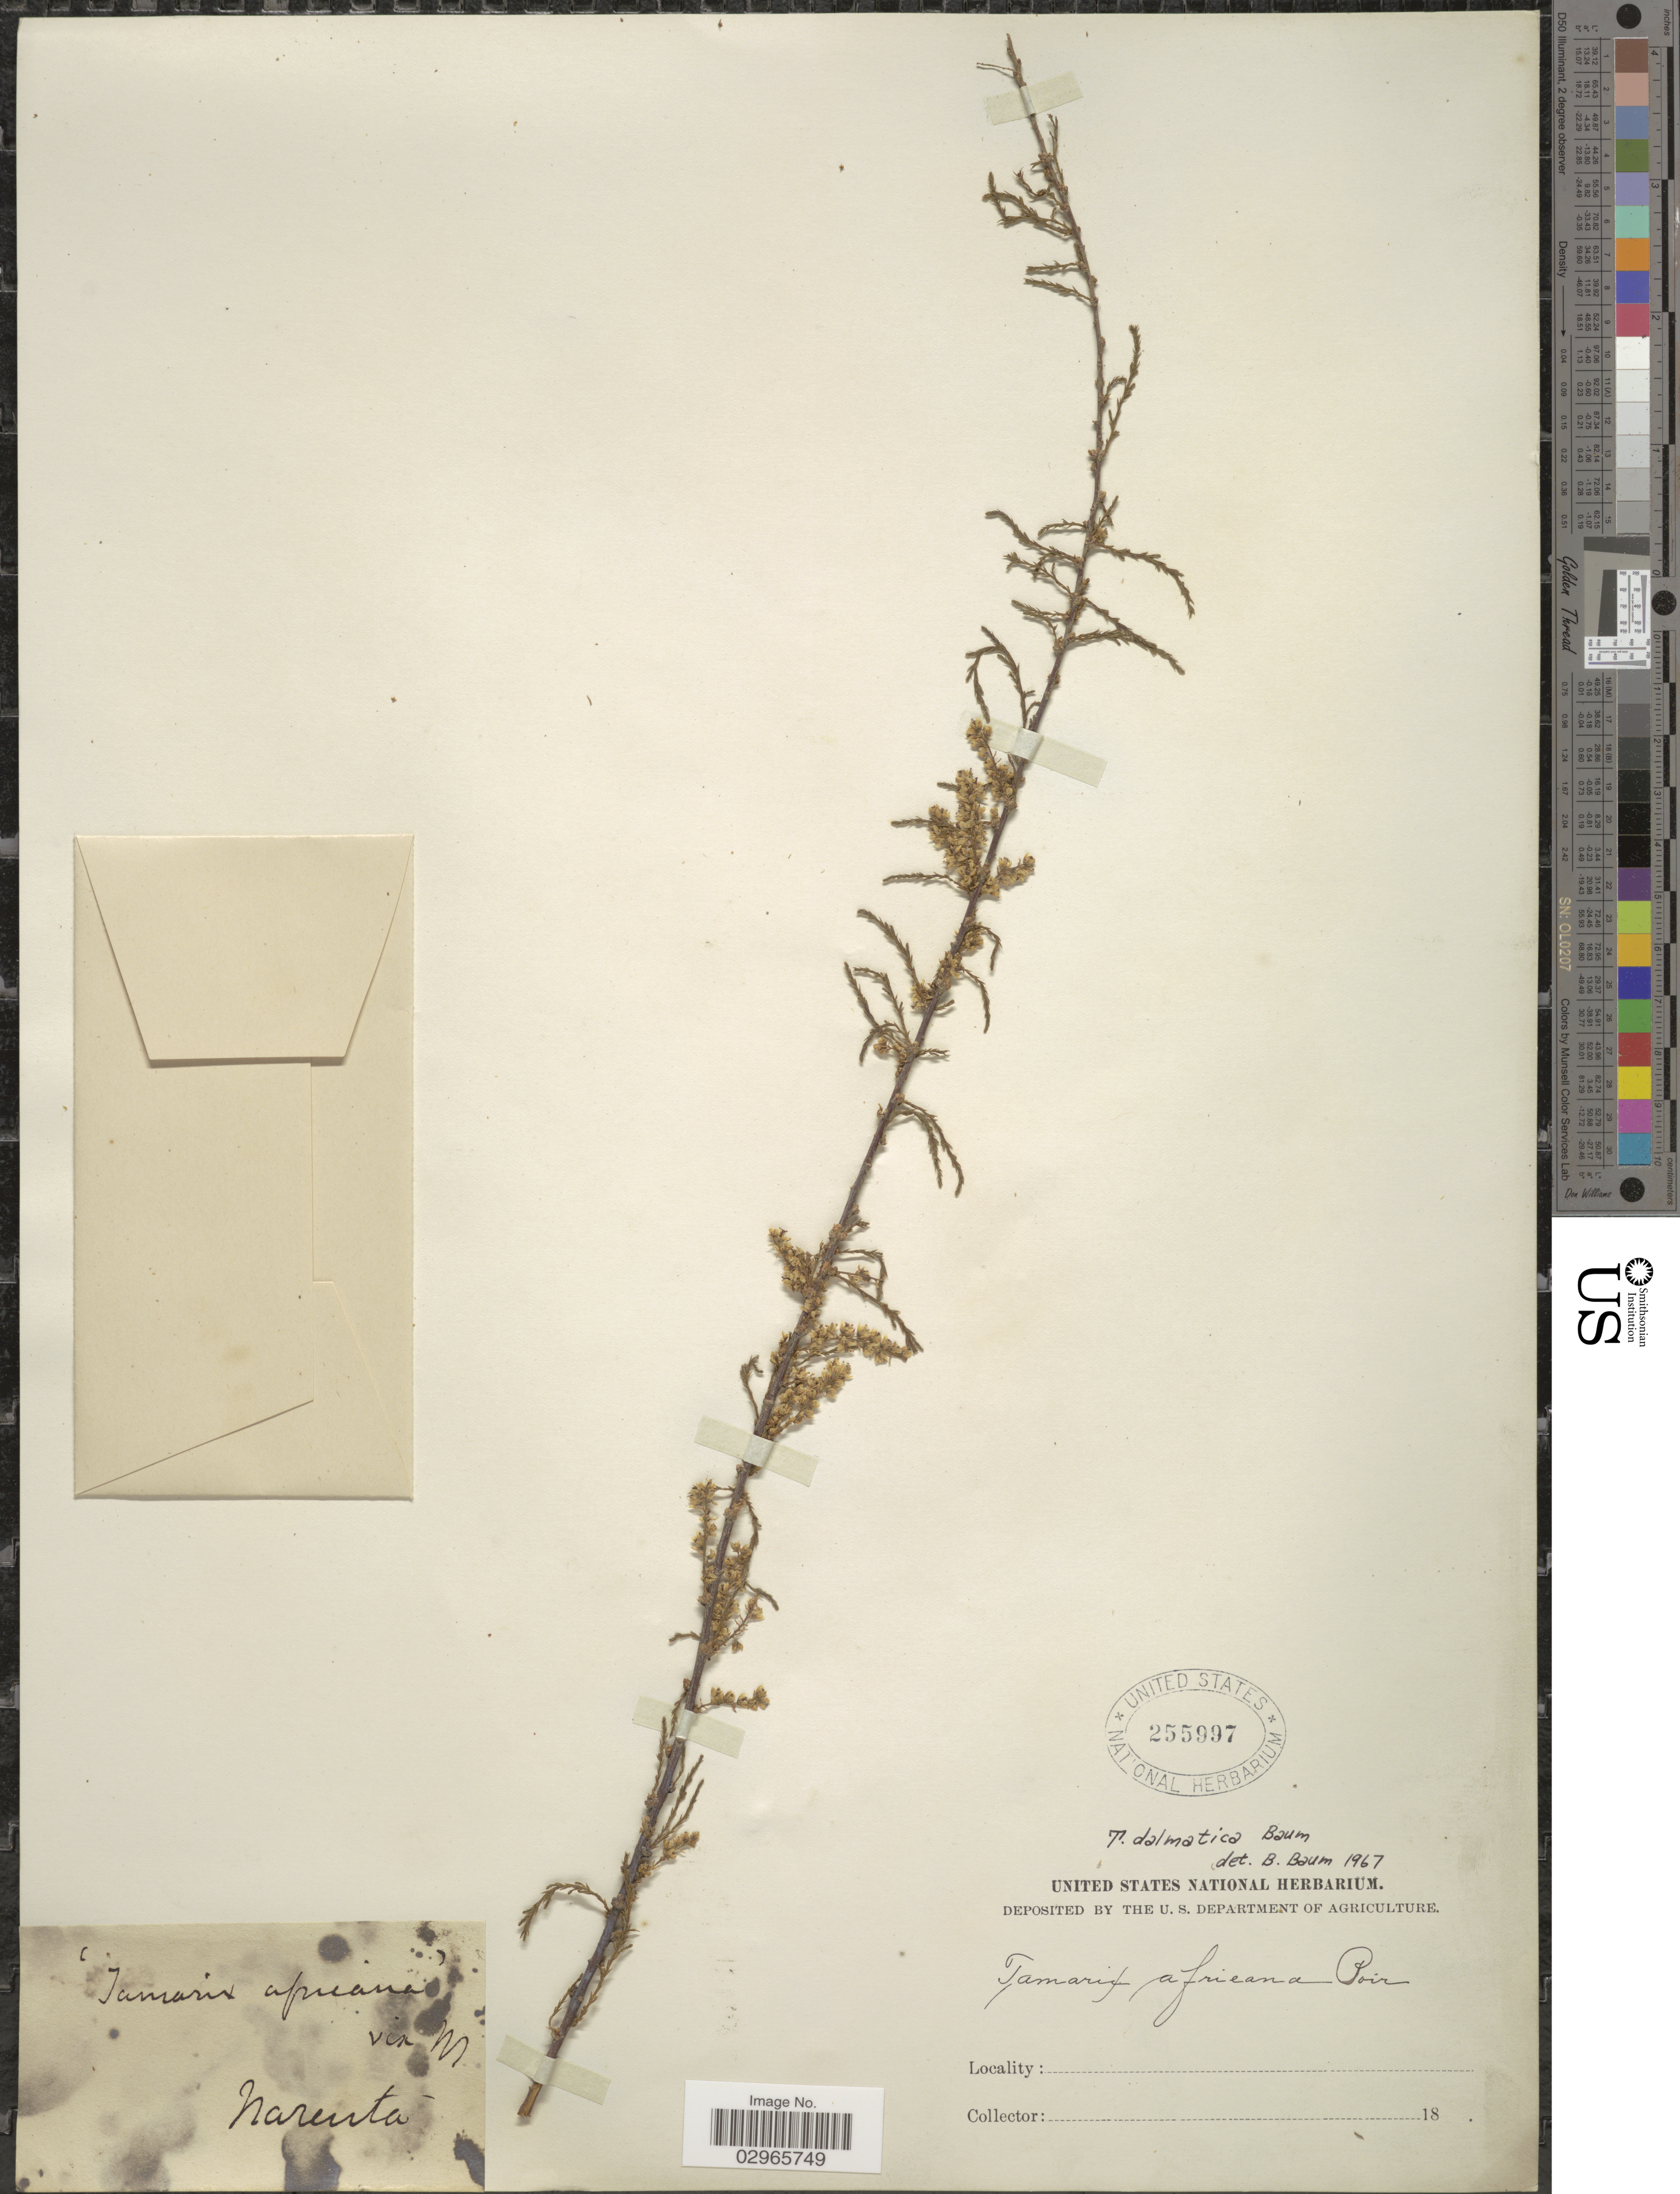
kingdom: Plantae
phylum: Tracheophyta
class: Magnoliopsida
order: Caryophyllales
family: Tamaricaceae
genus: Tamarix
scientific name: Tamarix dalmatica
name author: B.R. Baum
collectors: ex herb. United States National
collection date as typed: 18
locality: Narenta.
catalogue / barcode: US 255997